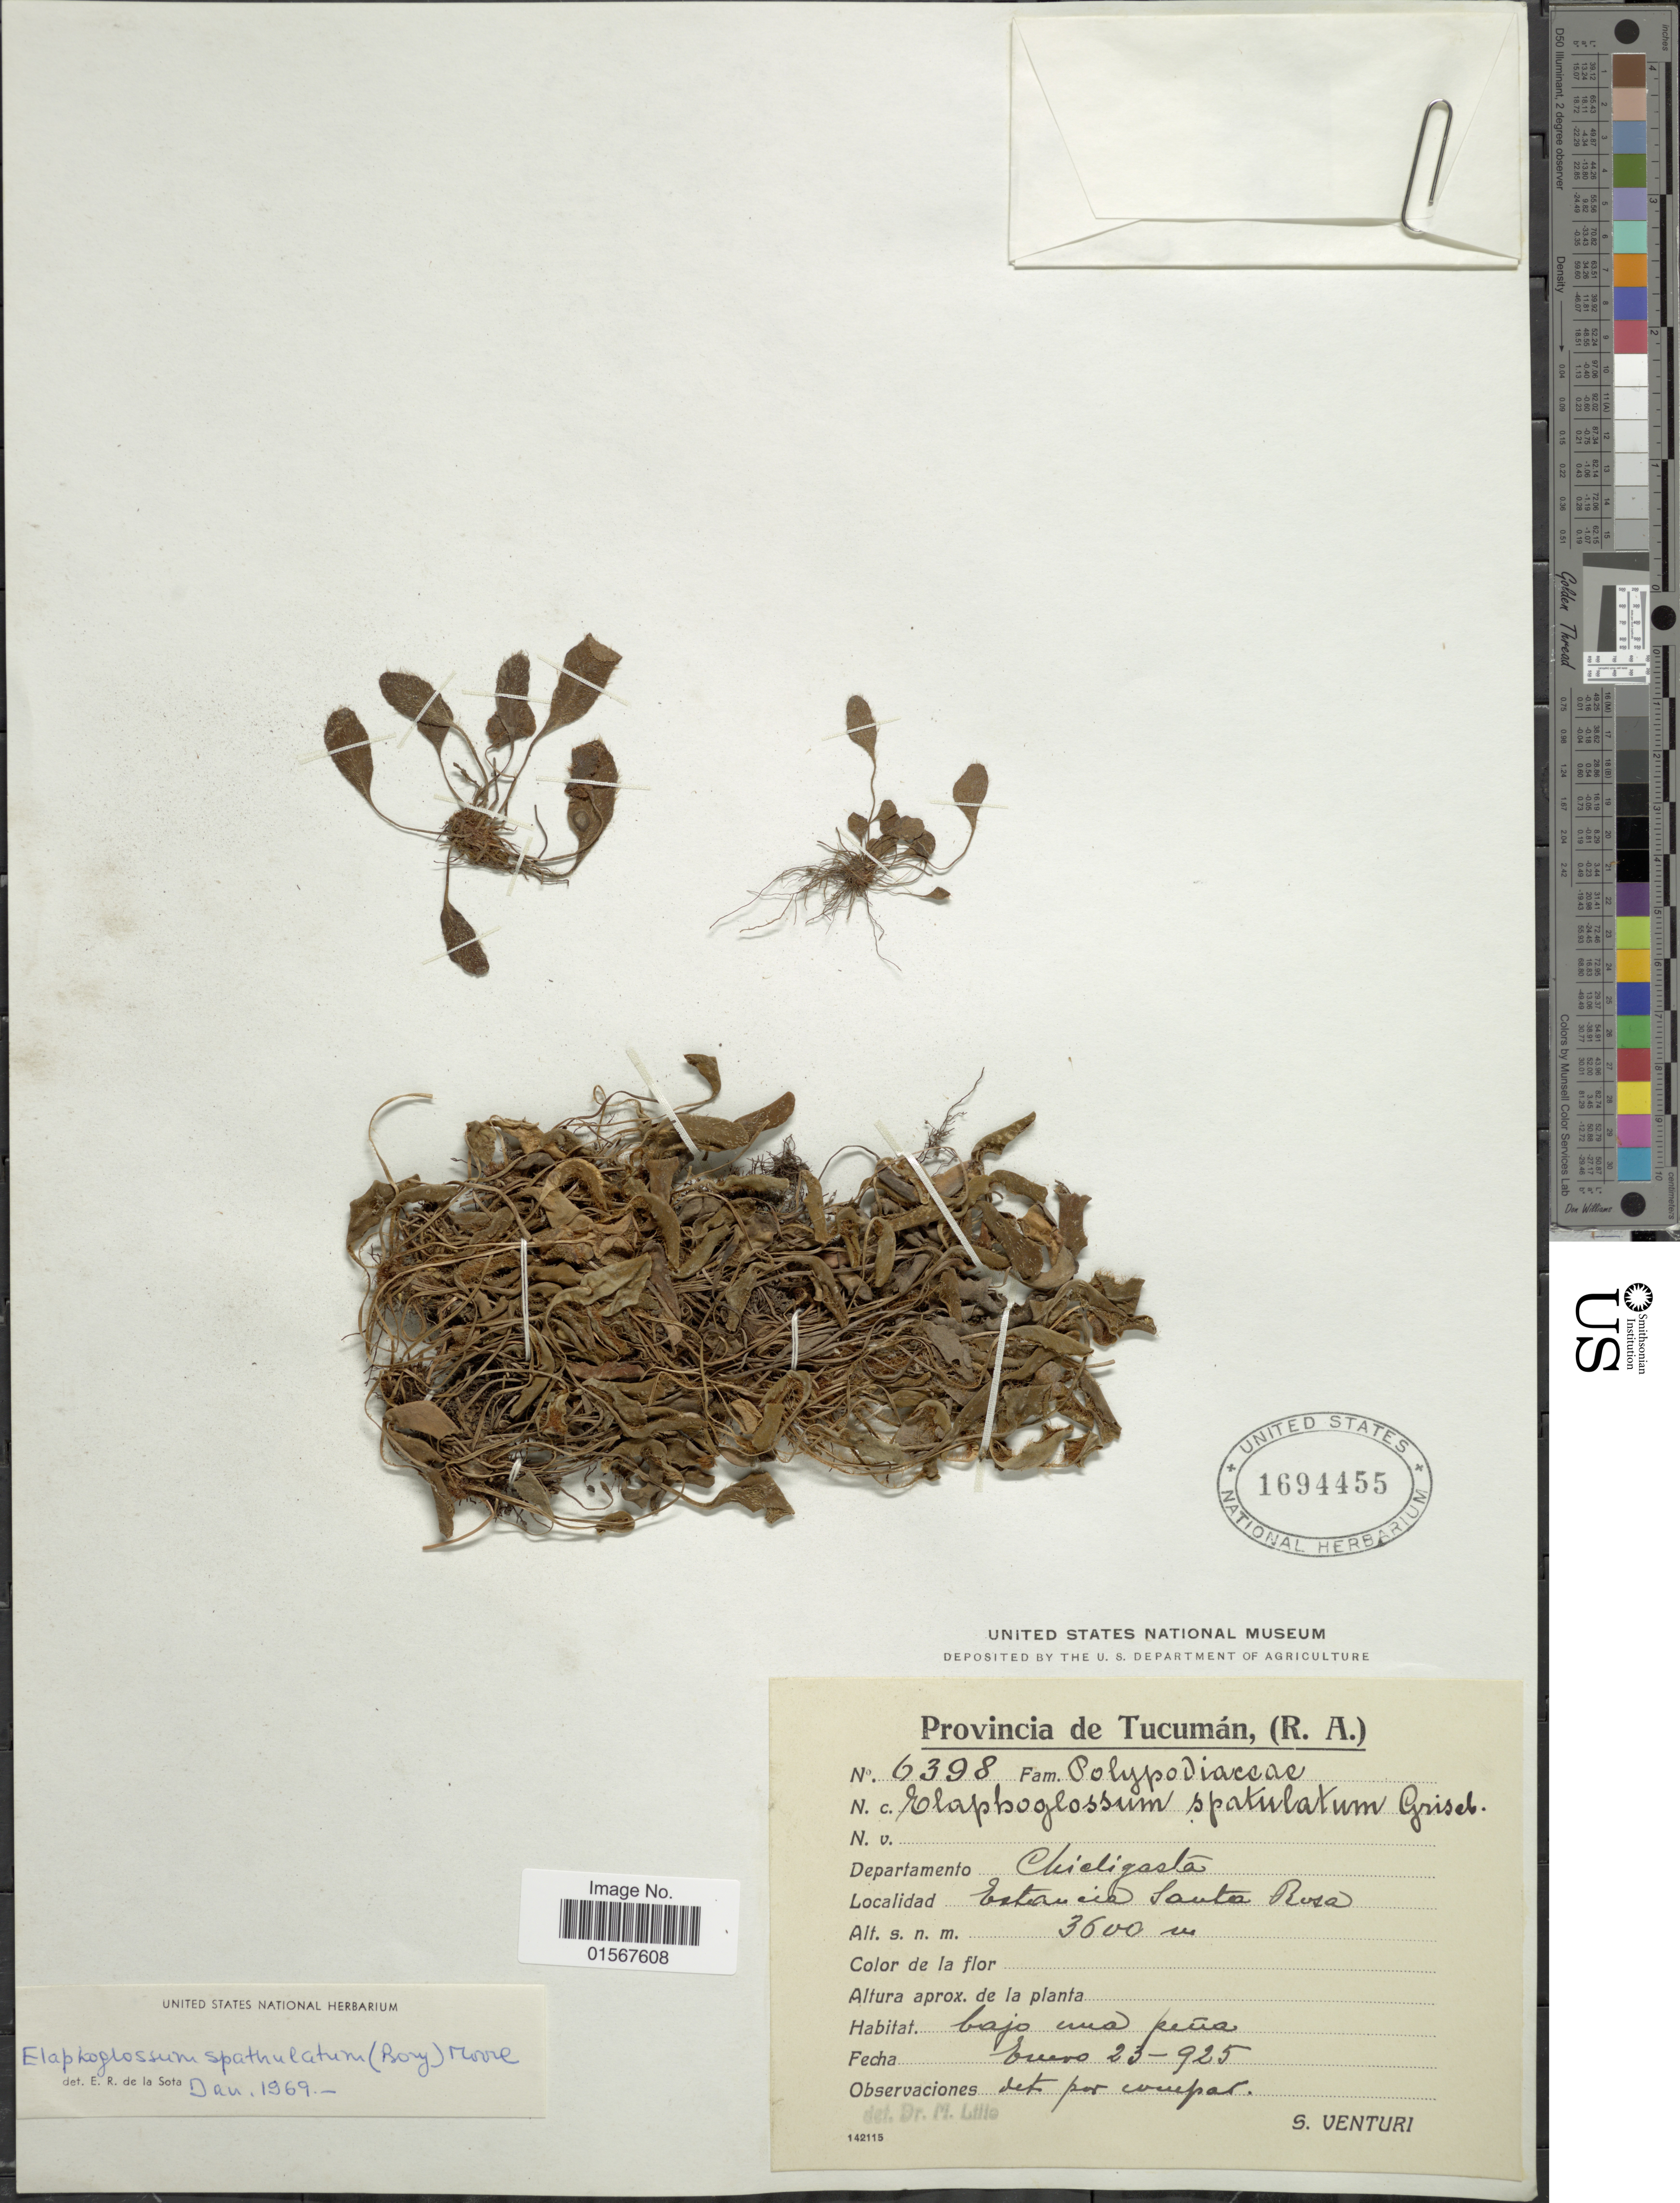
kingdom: Plantae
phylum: Tracheophyta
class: Polypodiopsida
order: Polypodiales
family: Dryopteridaceae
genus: Elaphoglossum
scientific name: Elaphoglossum spathulatum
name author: (Bory) T. Moore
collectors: S. Venturi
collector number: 6398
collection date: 1925-01-23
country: Argentina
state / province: Tucuman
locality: Provincia de Tucuman, (R. A.), Departamento Chichigasta, Estancia Santa Rosa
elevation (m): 3600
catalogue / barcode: US 1694455